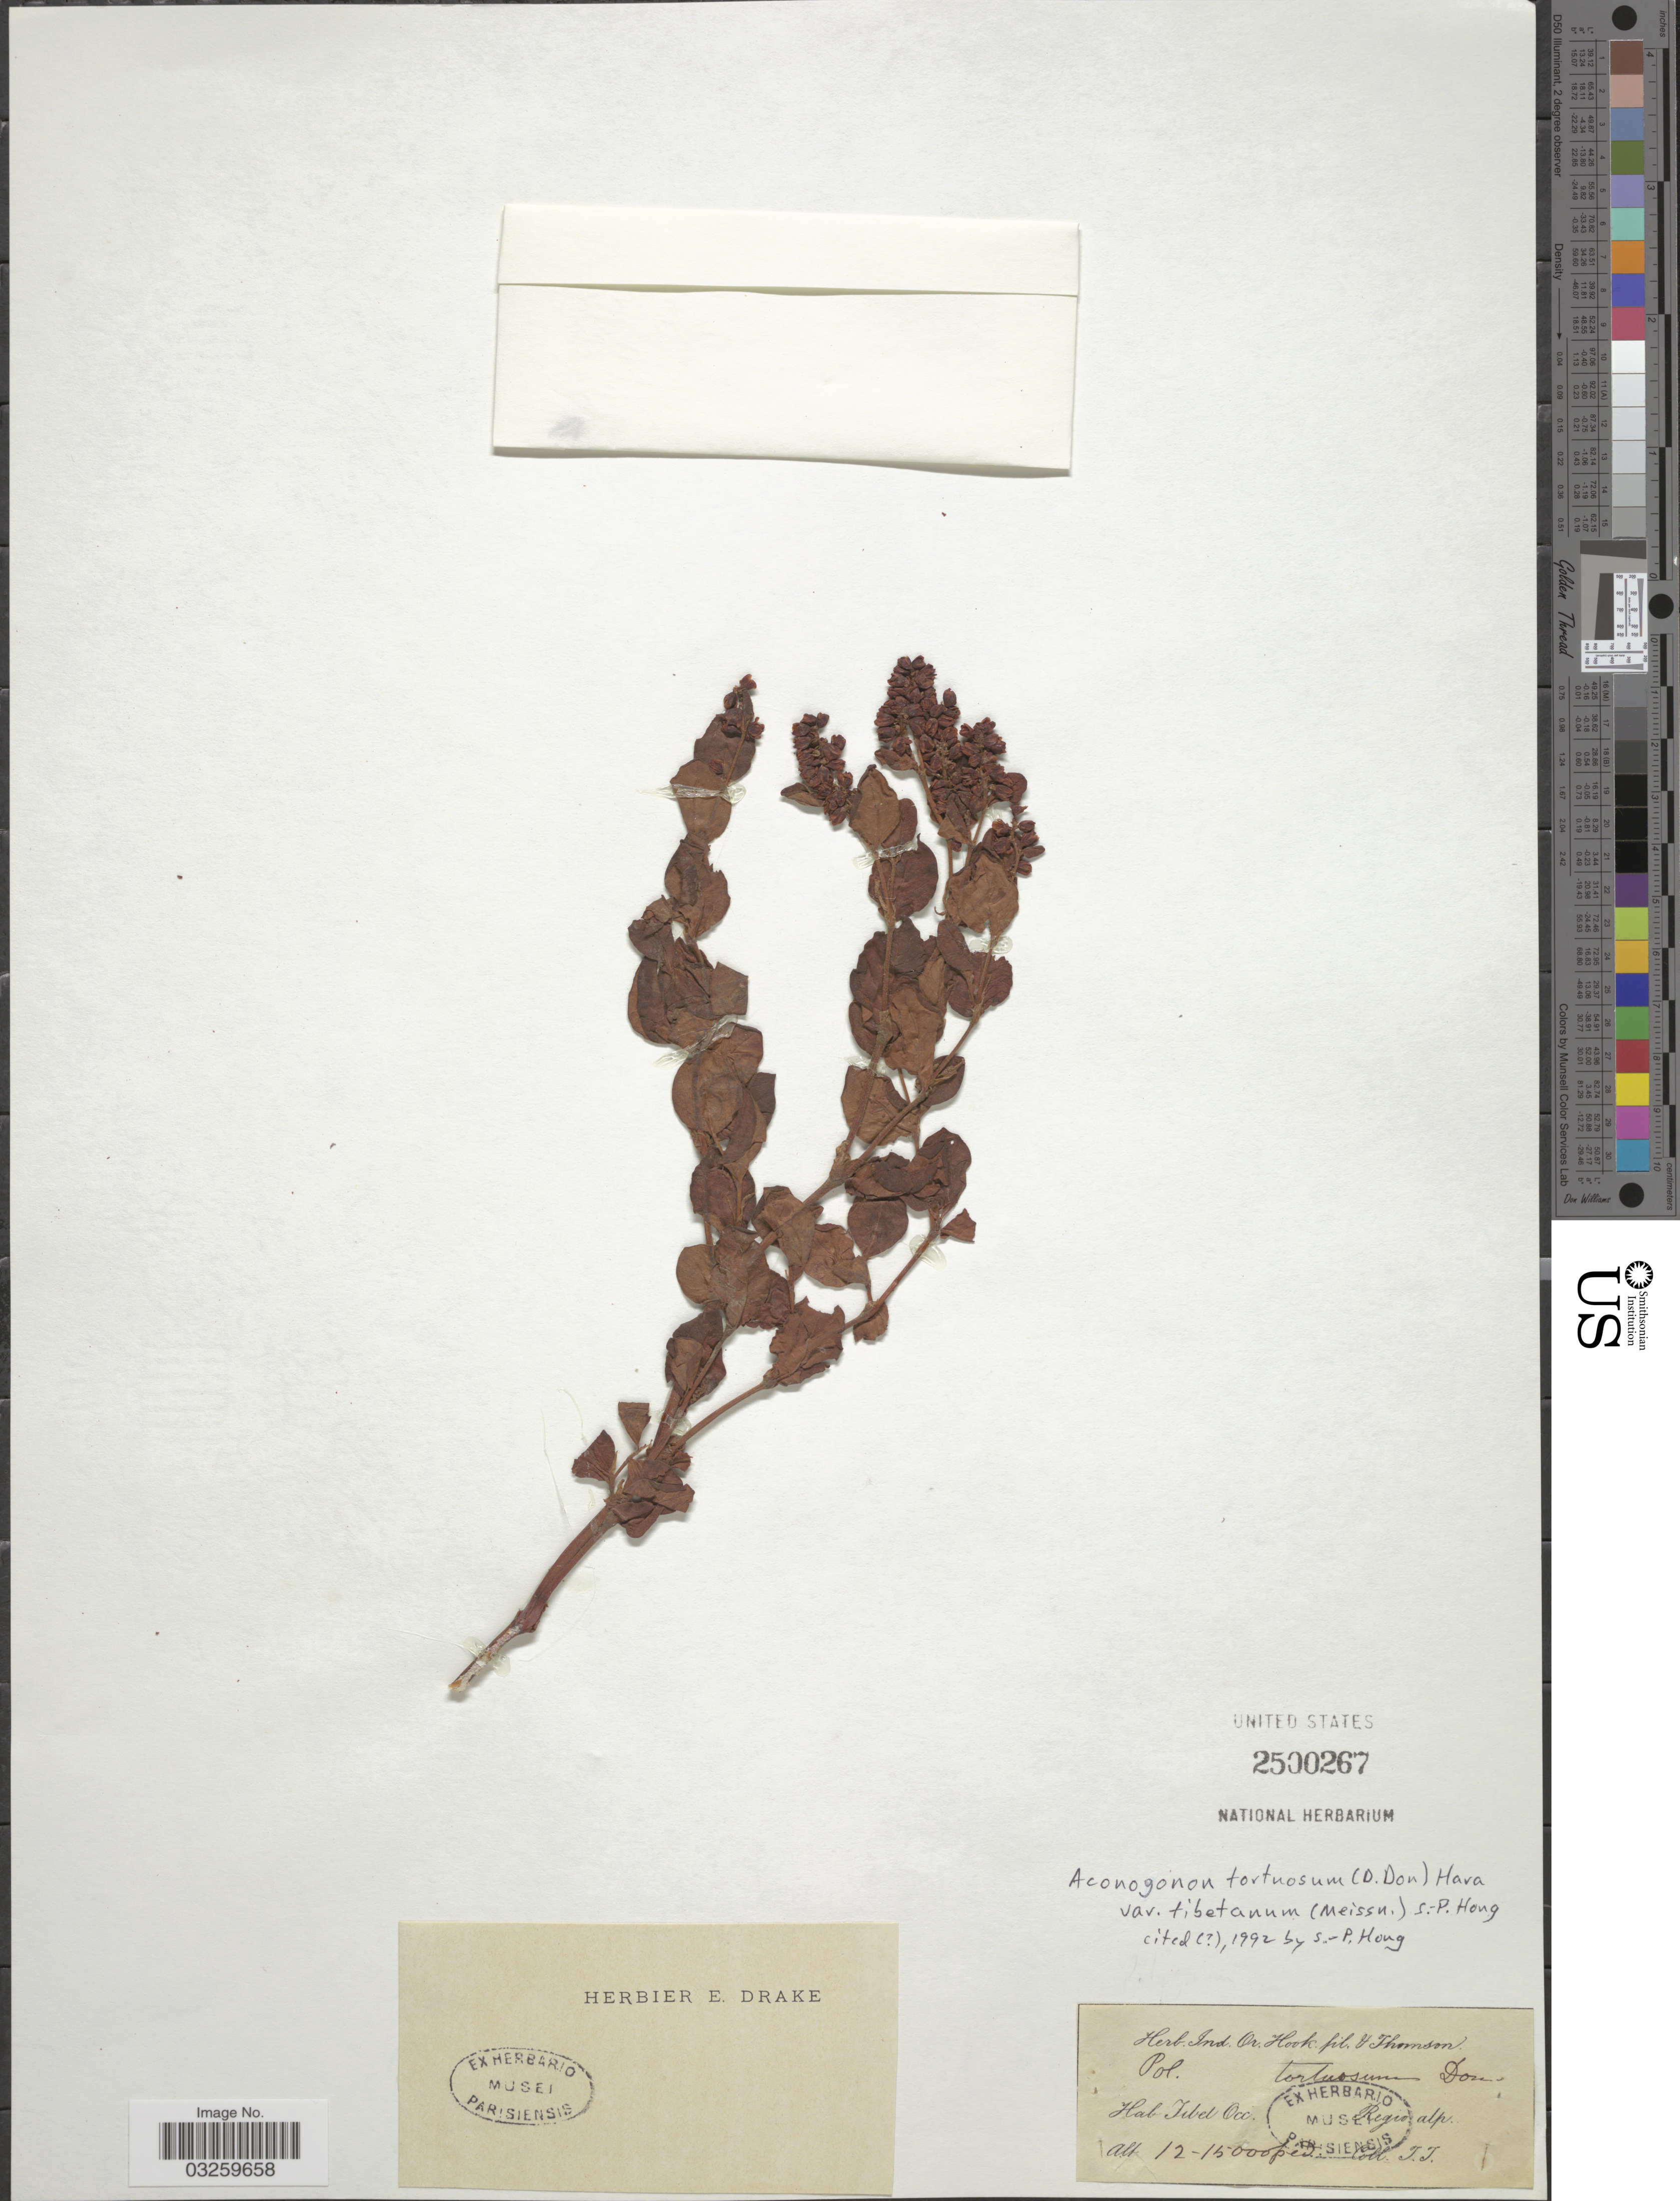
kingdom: Plantae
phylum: Tracheophyta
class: Magnoliopsida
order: Caryophyllales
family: Polygonaceae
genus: Koenigia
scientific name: Koenigia tortuosa var. tortuosa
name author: (D. Don) T.M. Schust. & Reveal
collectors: T. Thomson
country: China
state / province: Xizang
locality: Tibet Occ. Regio. alp.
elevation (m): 3658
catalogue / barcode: US 2500267